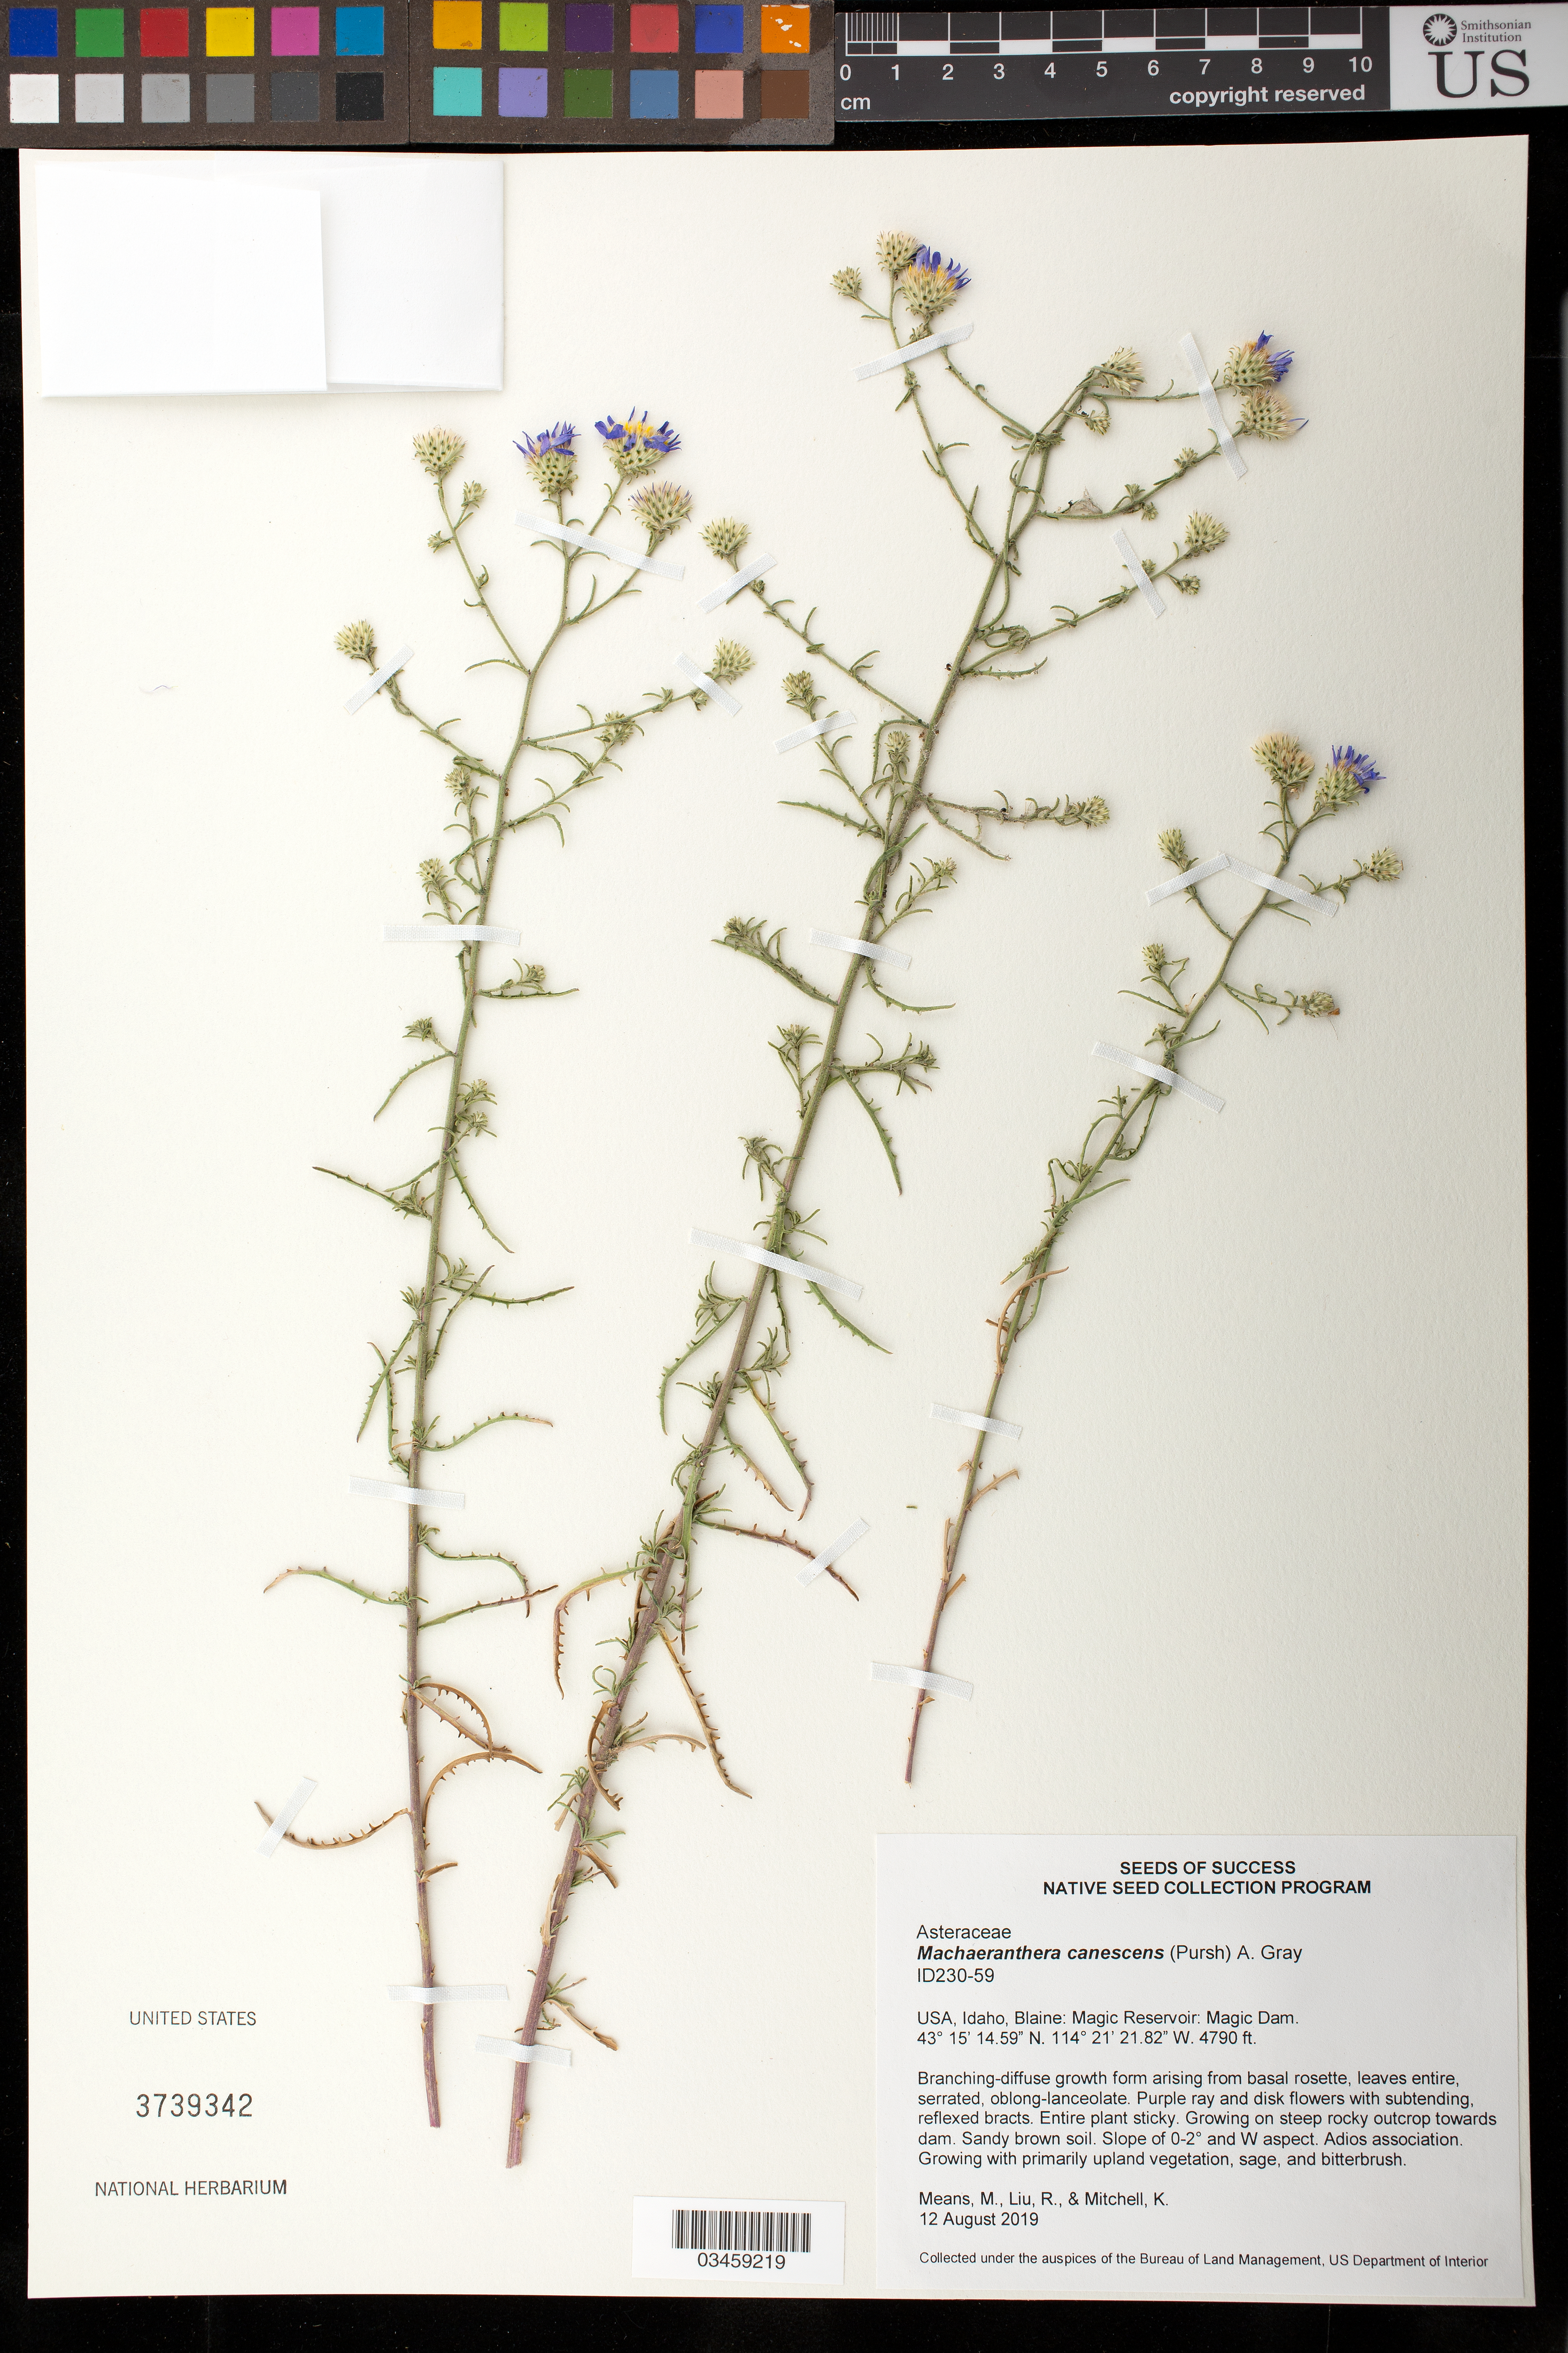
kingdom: Plantae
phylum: Tracheophyta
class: Magnoliopsida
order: Asterales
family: Asteraceae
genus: Machaeranthera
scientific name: Machaeranthera canescens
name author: (Pursh) A. Gray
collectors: M. Means, M. Liu & K. Mitchell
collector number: ID230-59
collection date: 2019-08-12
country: United States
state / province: Idaho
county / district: Blaine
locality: Magic Reservoir, Magic Dam.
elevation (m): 1460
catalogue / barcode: US 3739342